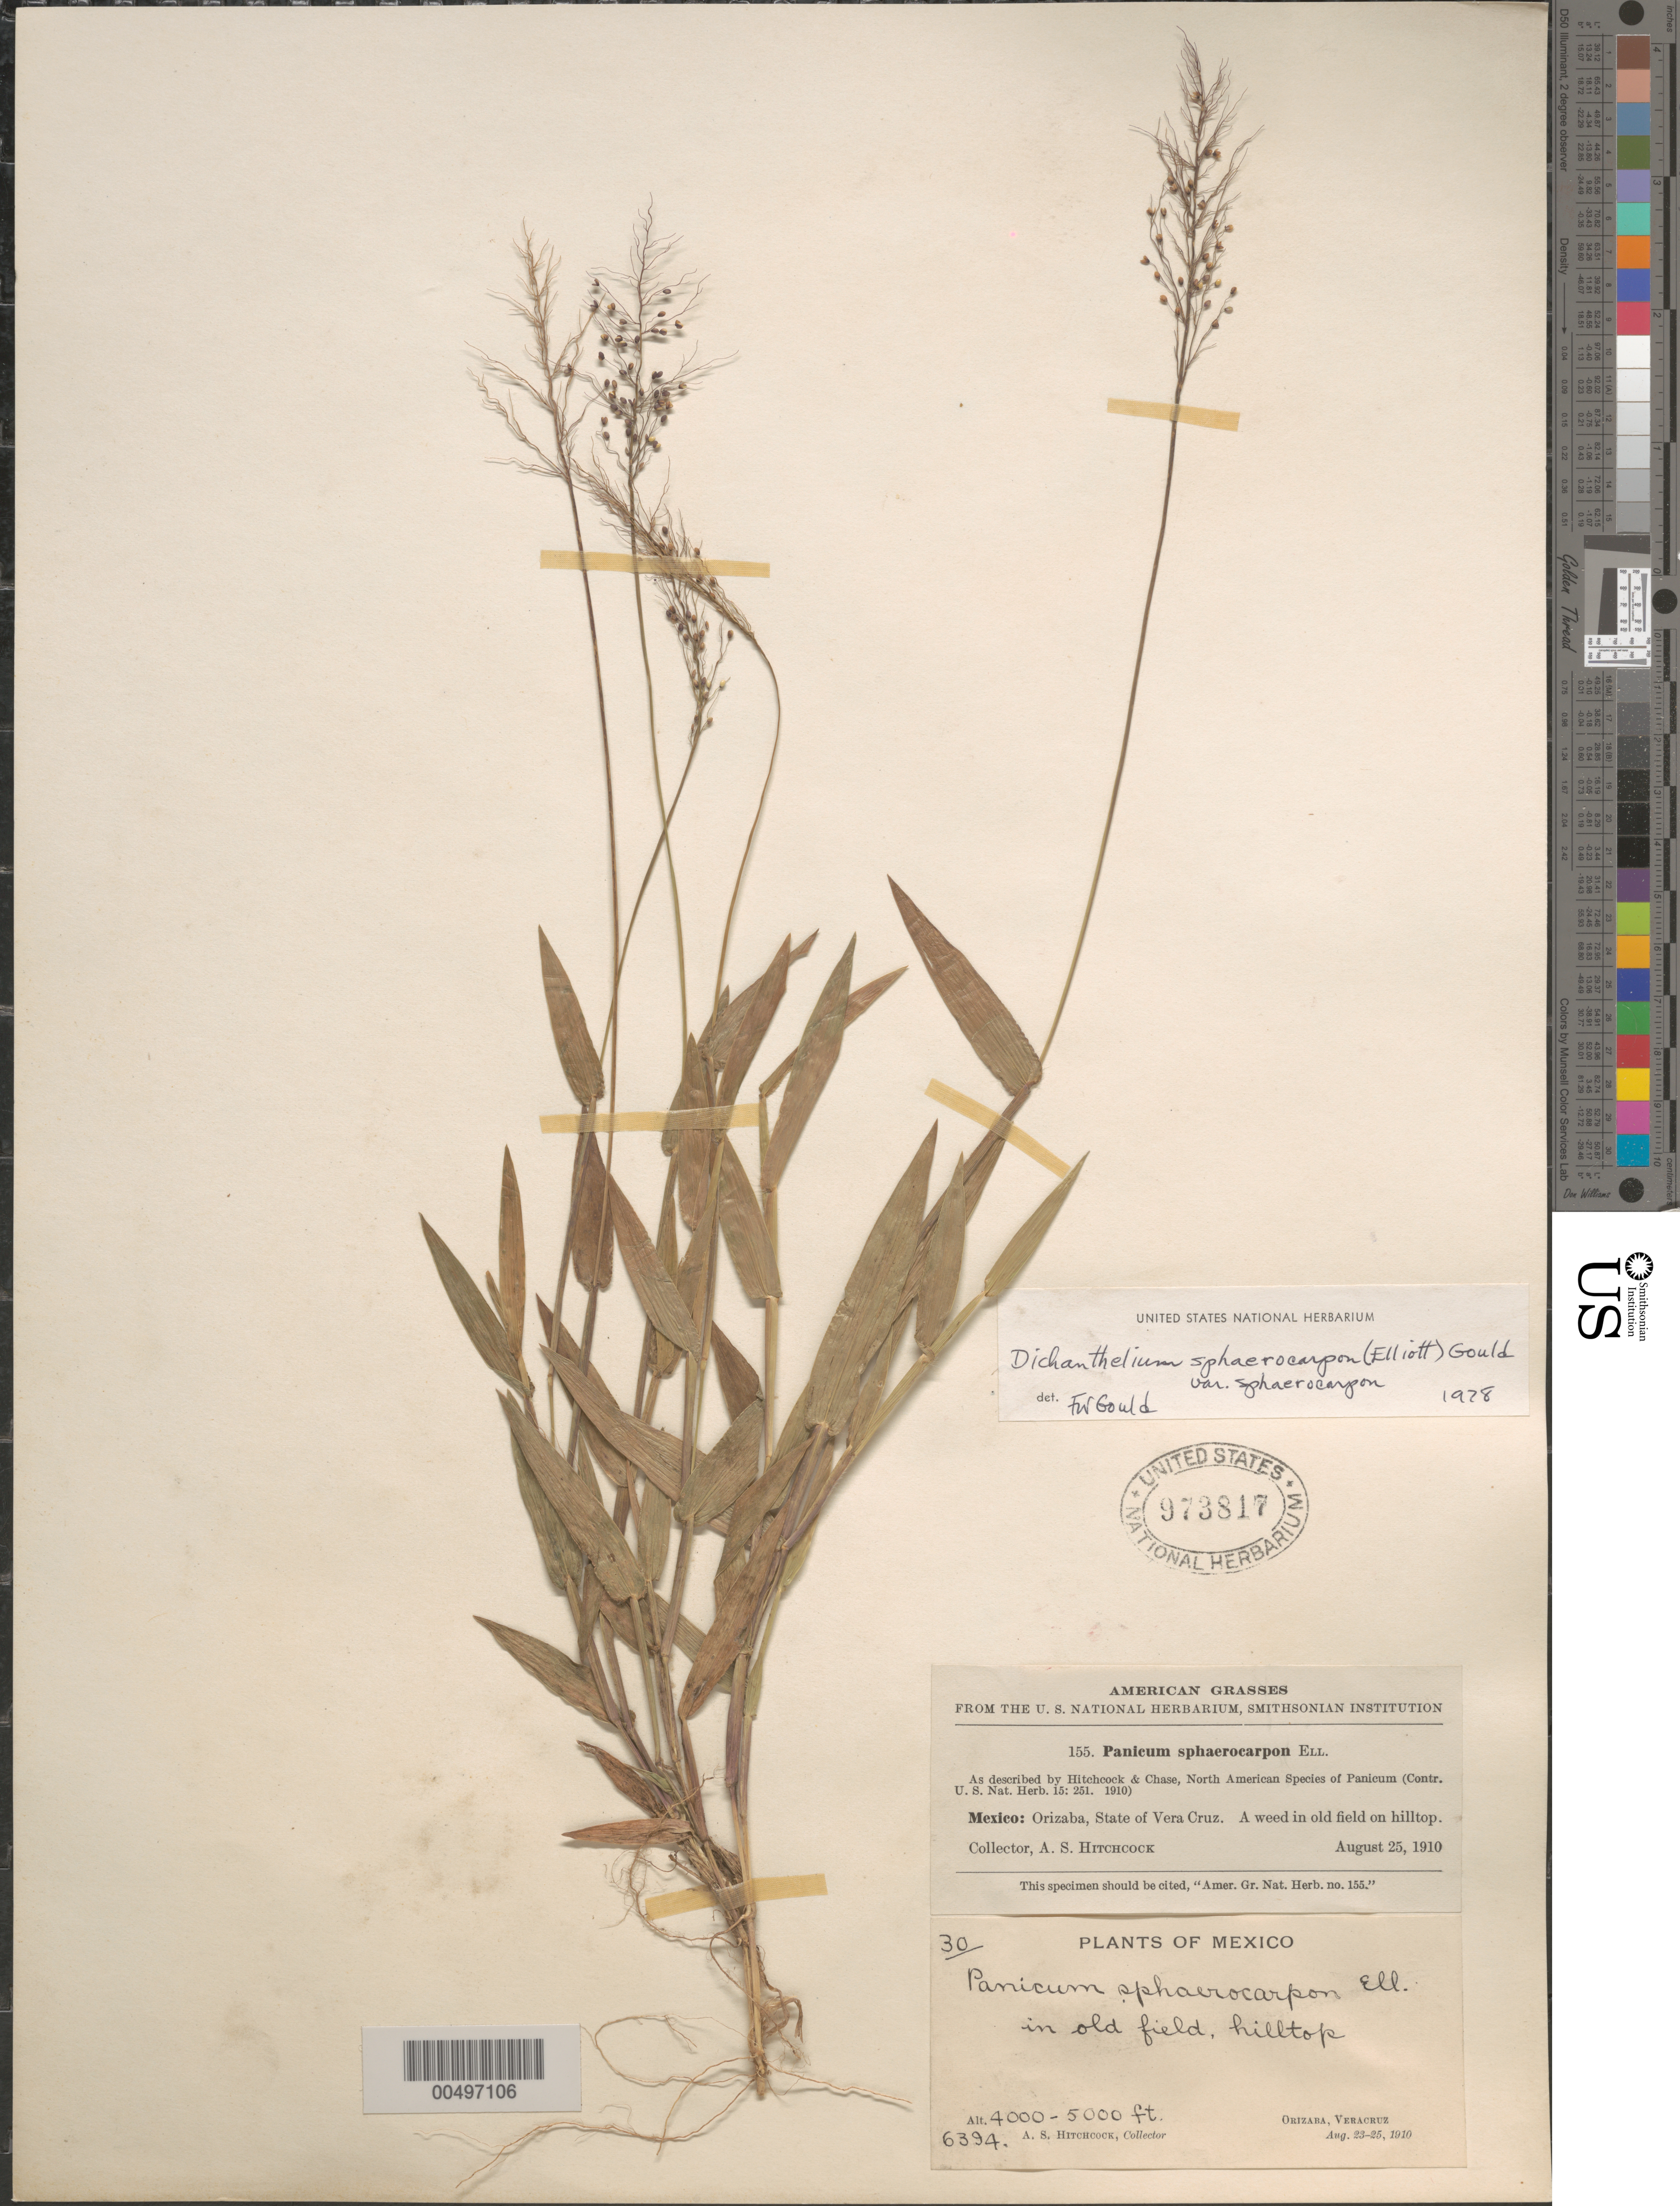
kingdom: Plantae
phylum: Tracheophyta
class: Liliopsida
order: Poales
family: Poaceae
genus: Dichanthelium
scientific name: Dichanthelium sphaerocarpon var. sphaerocarpon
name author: (Elliott) Gould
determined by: Gould, F. W.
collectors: A. S. Hitchcock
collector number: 6394/155/30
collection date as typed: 23 Aug 1910 to 25 Aug 1910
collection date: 1910-08-23/1910-08-25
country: Mexico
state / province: Veracruz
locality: Orizaba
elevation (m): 1219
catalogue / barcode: US 973817